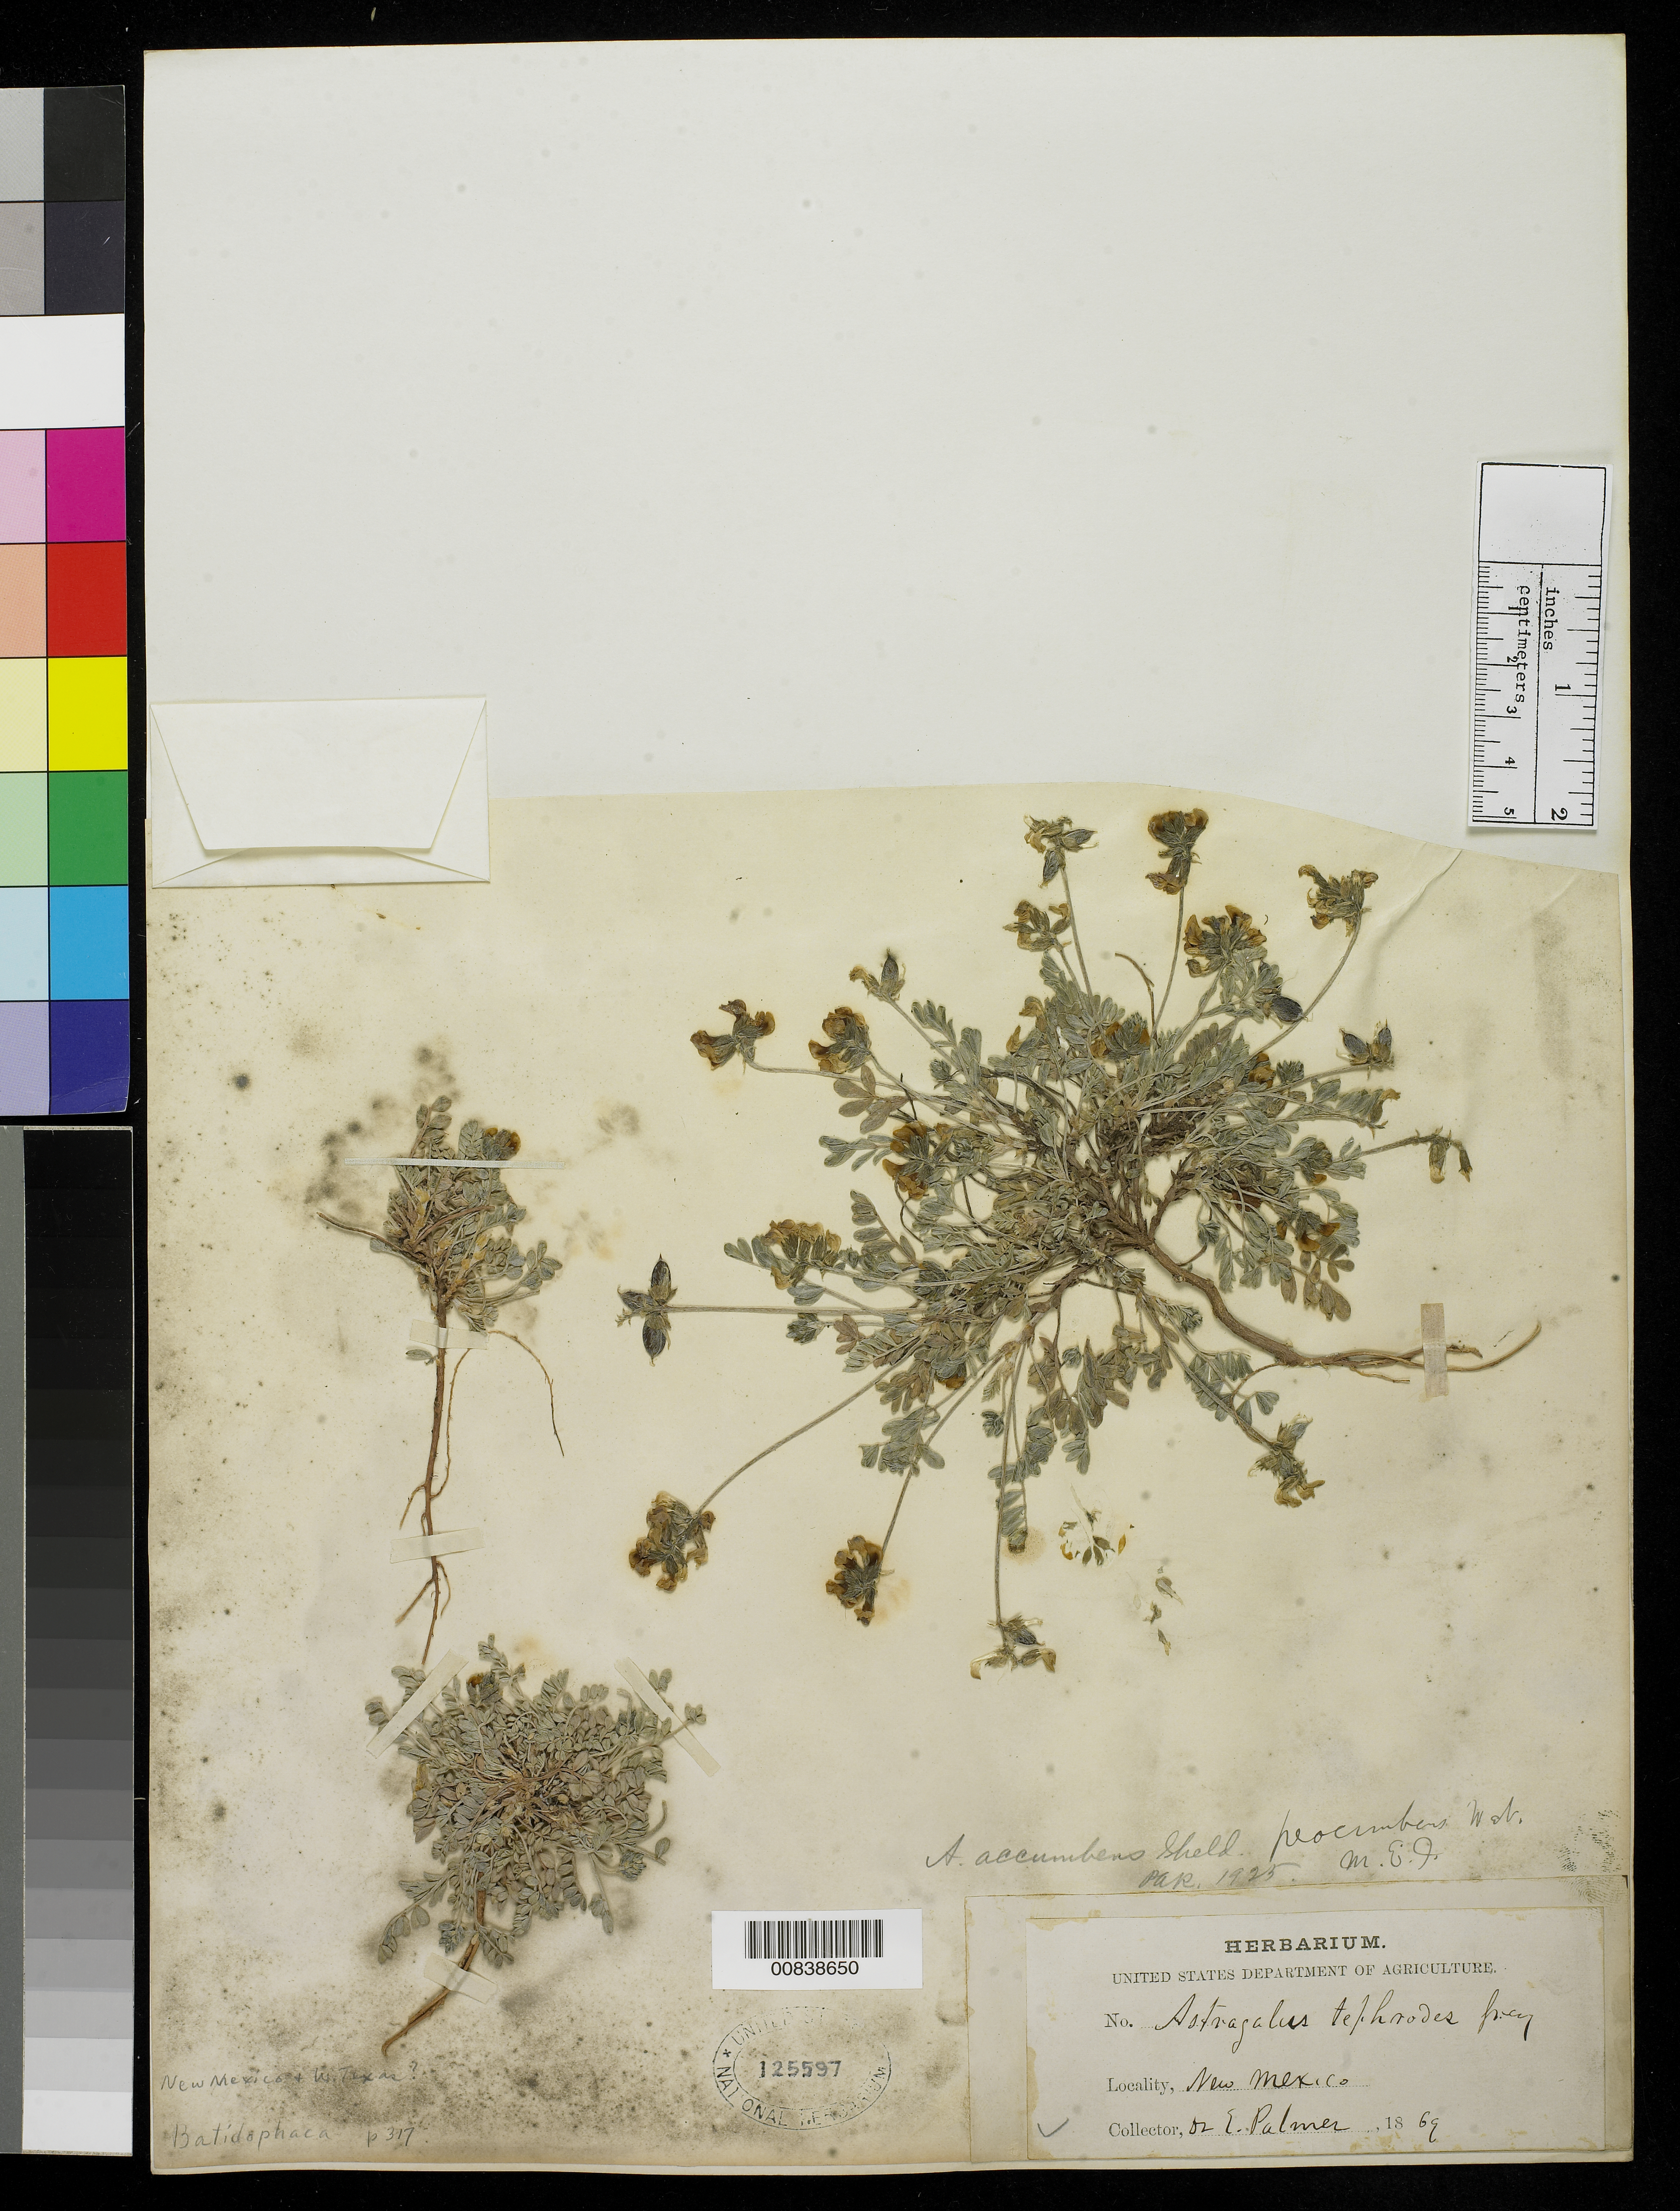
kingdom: Plantae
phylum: Tracheophyta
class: Magnoliopsida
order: Fabales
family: Fabaceae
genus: Astragalus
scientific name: Astragalus accumbens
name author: E. Sheld.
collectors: E. Palmer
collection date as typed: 1869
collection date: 1869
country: United States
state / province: New Mexico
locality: New Mexico.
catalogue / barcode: US 125597